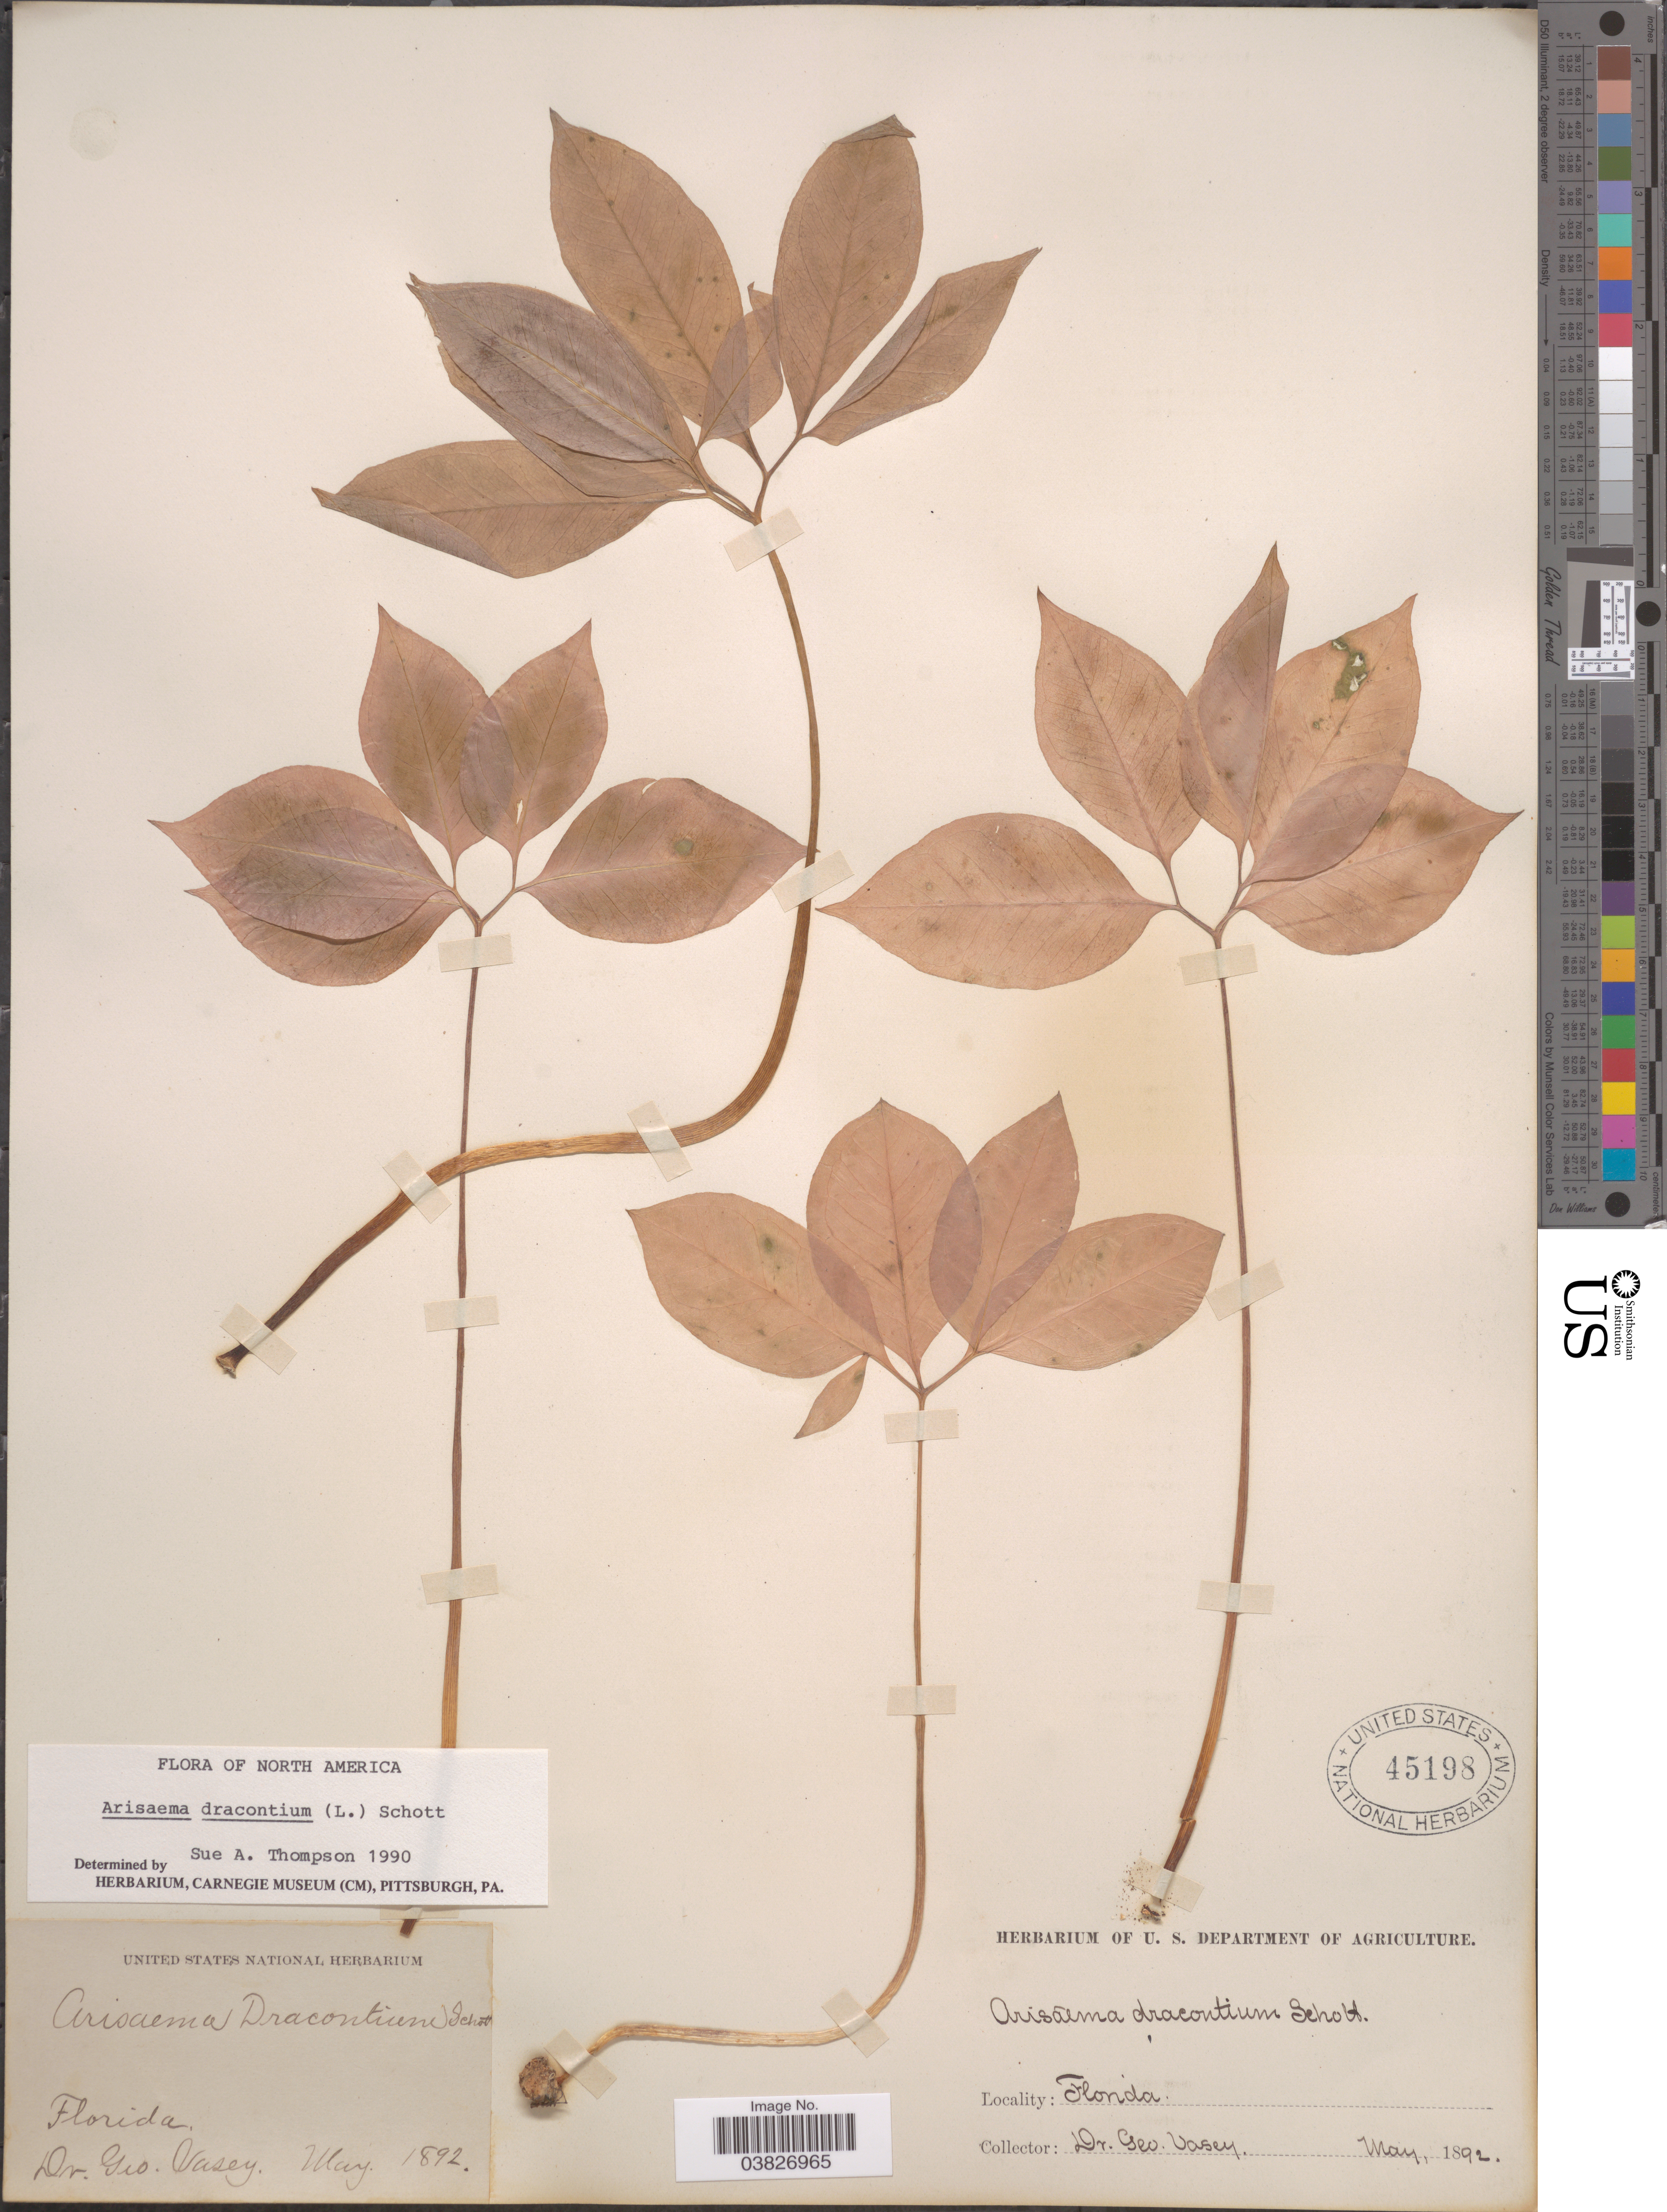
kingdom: Plantae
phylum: Tracheophyta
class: Liliopsida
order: Alismatales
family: Araceae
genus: Arisaema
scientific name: Arisaema dracontium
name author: (L.) Schott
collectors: G. R. Vasey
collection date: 1892-05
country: United States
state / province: Florida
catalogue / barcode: US 45198